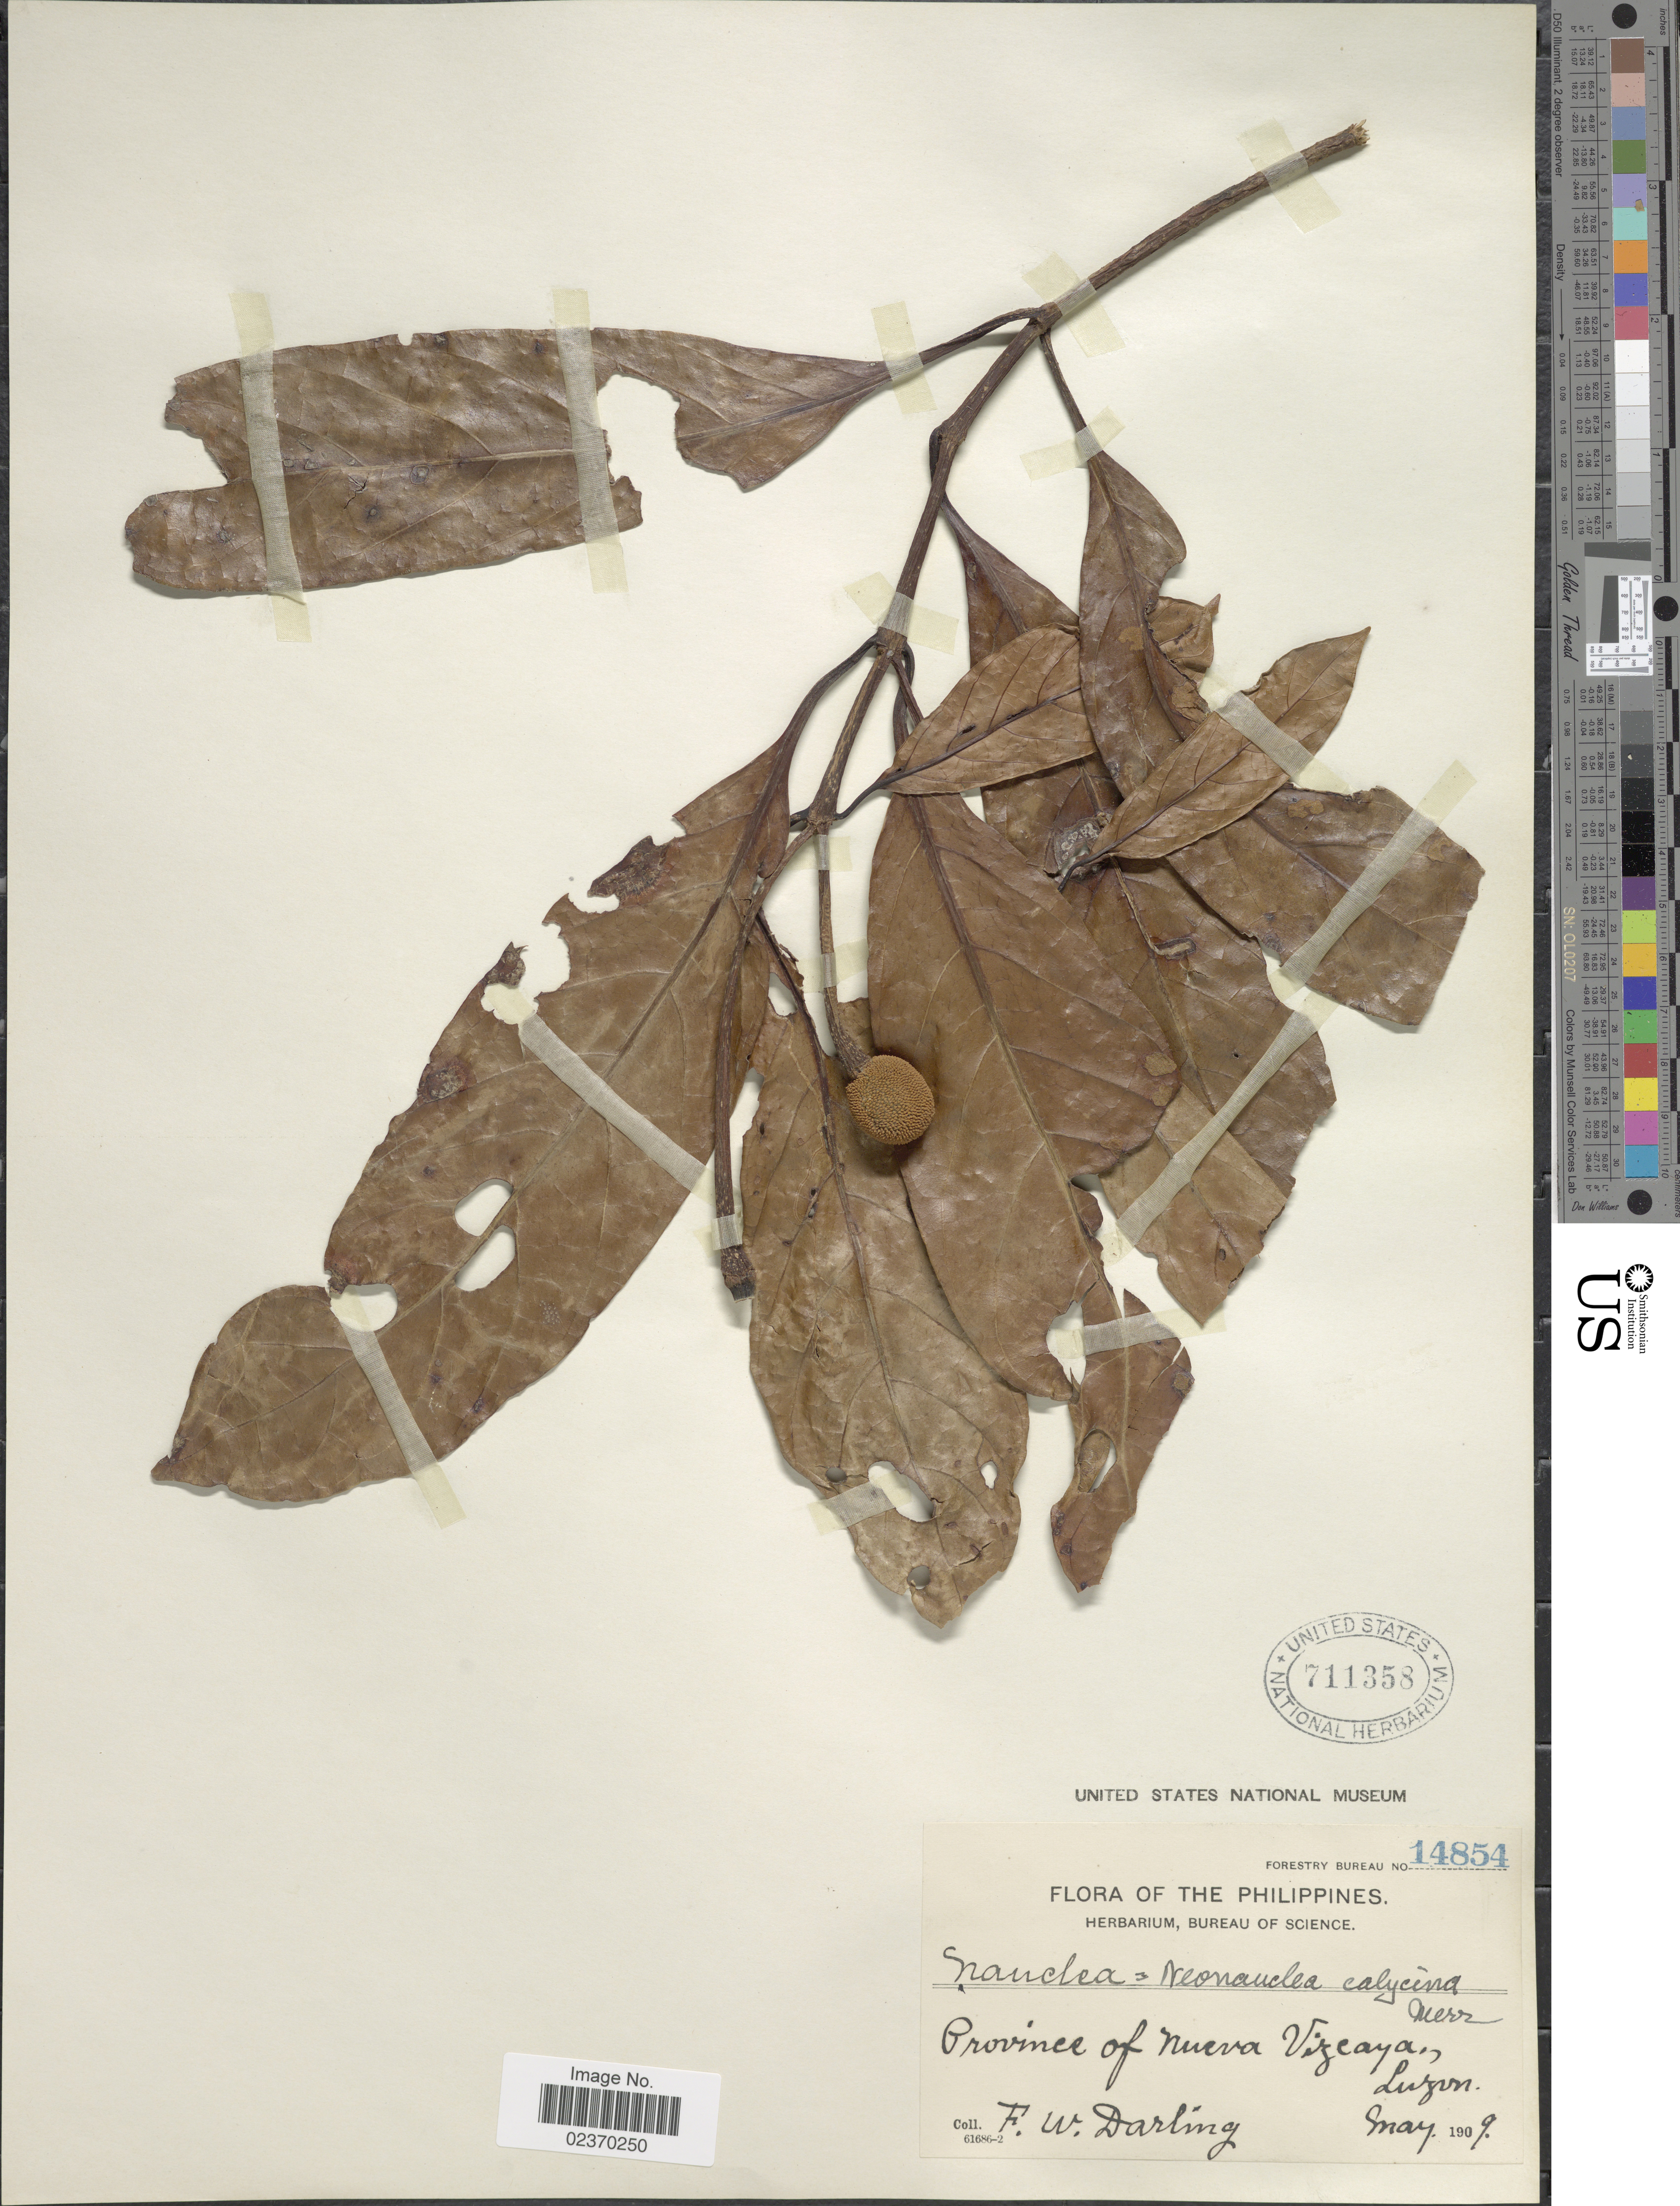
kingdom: Plantae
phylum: Tracheophyta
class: Magnoliopsida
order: Gentianales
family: Rubiaceae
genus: Neonauclea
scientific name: Neonauclea calycina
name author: (Bartl. ex DC.) Merr.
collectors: F. Darling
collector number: Forestry Bureau 14854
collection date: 1909-05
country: Philippines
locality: Province of Nueva Vizcaya, Luzon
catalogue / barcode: US 711358